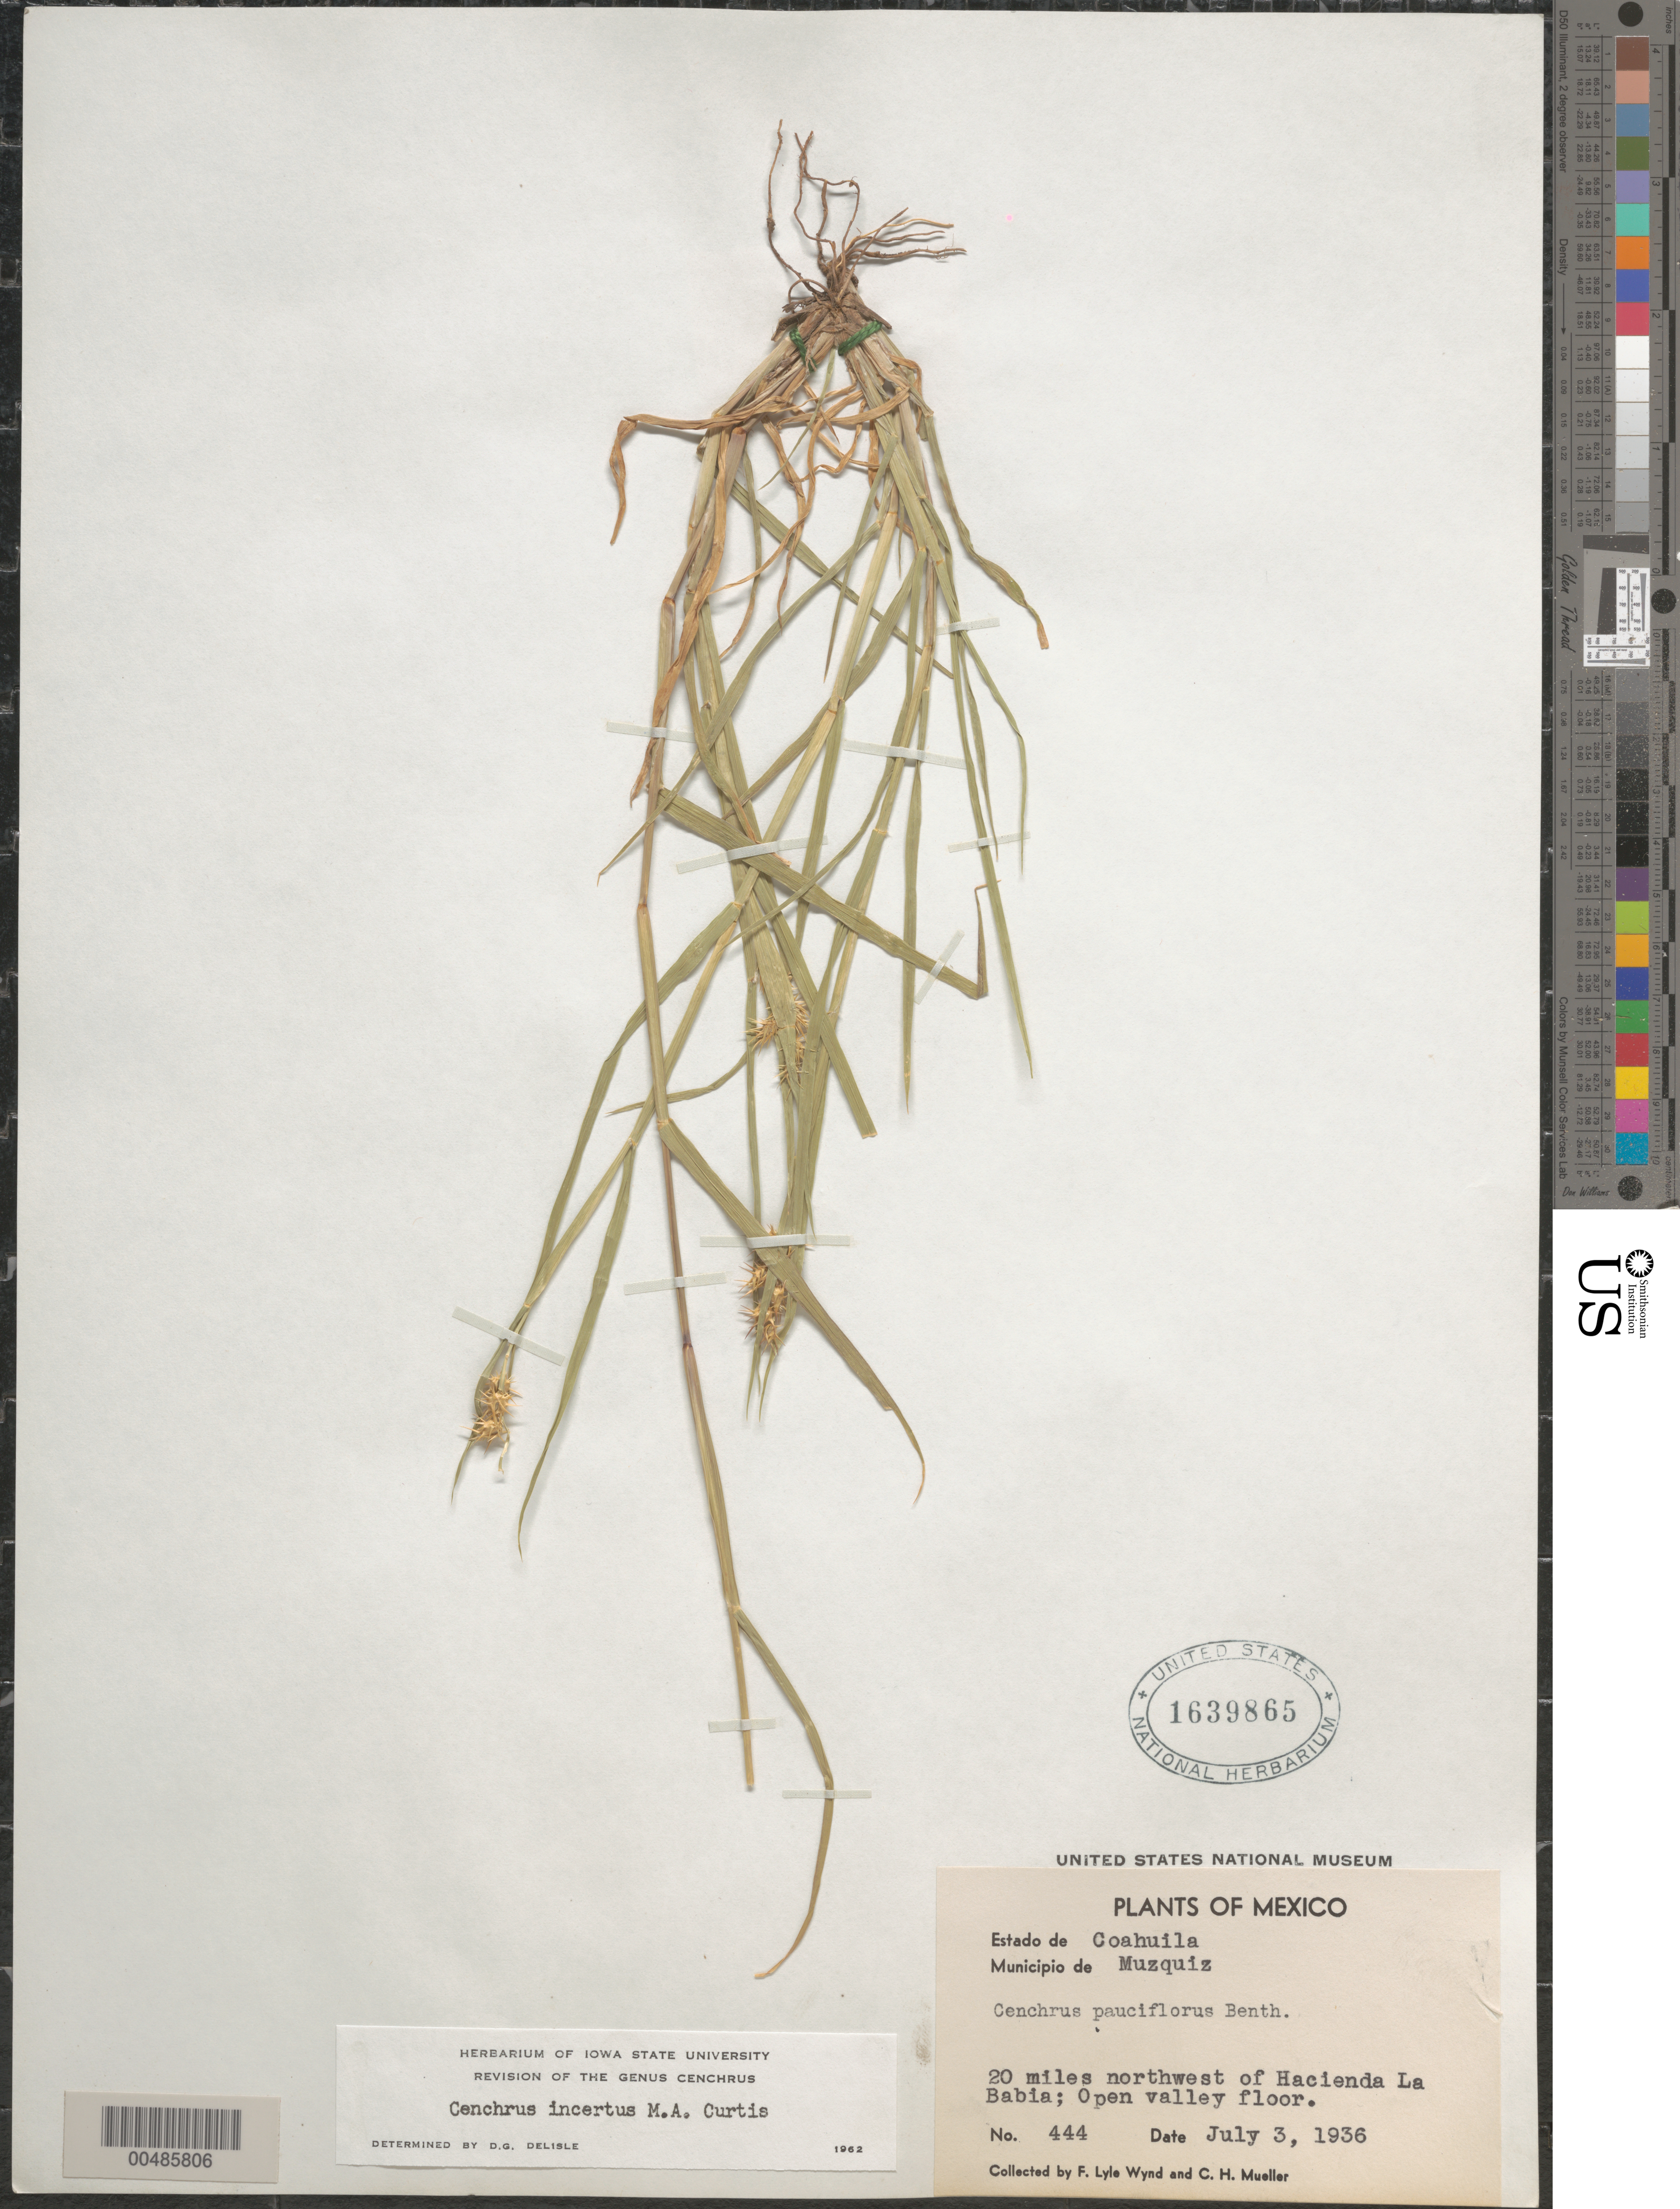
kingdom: Plantae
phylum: Tracheophyta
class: Liliopsida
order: Poales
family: Poaceae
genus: Cenchrus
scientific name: Cenchrus incertus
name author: M.A. Curtis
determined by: Delisle, D. G.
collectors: F. L. Wynd & C. H. Muller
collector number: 444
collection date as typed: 3 Jul 1936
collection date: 1936-07-03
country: Mexico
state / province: Coahuila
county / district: Múzquiz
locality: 20 mi NW of Hacienda La Babia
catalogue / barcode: US 1639865